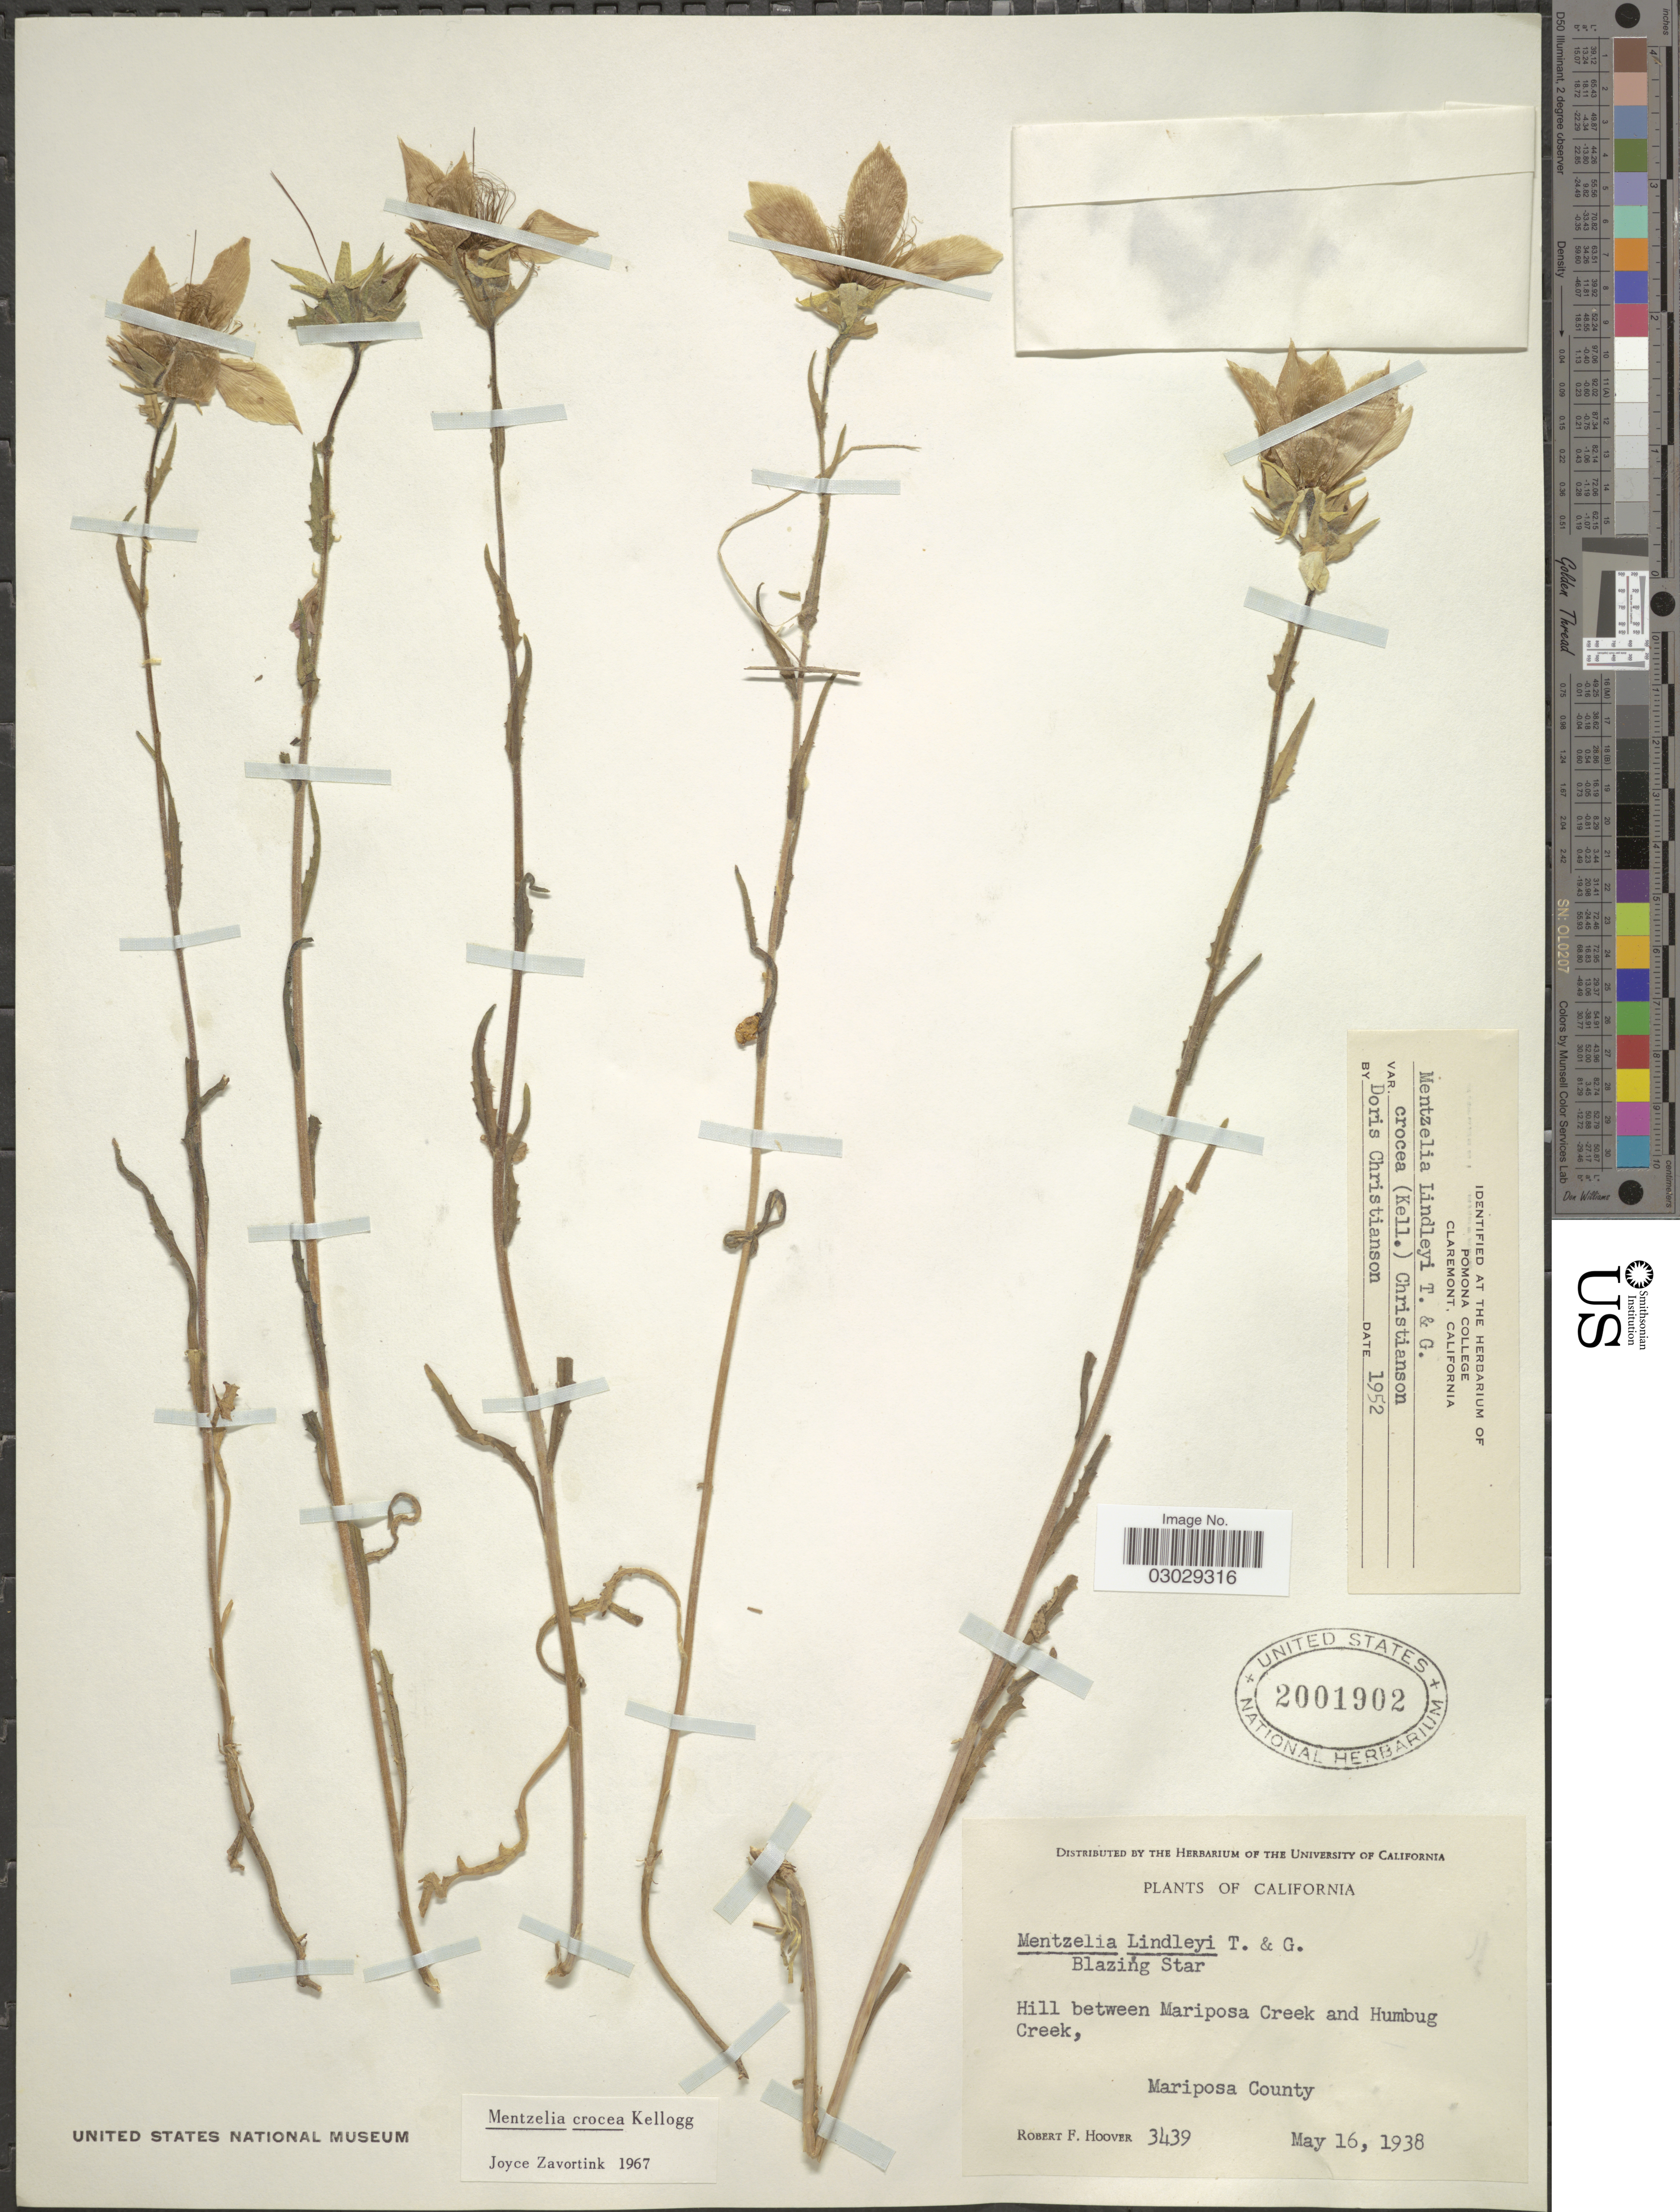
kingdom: Plantae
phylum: Tracheophyta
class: Magnoliopsida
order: Cornales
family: Loasaceae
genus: Mentzelia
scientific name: Mentzelia crocea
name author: Kellogg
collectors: R. F. Hoover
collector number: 3439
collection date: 1938-05-16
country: United States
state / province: California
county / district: Mariposa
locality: Hill between Mariposa Creek and Humbug Creek, Mariposa County.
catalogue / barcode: US 2001902